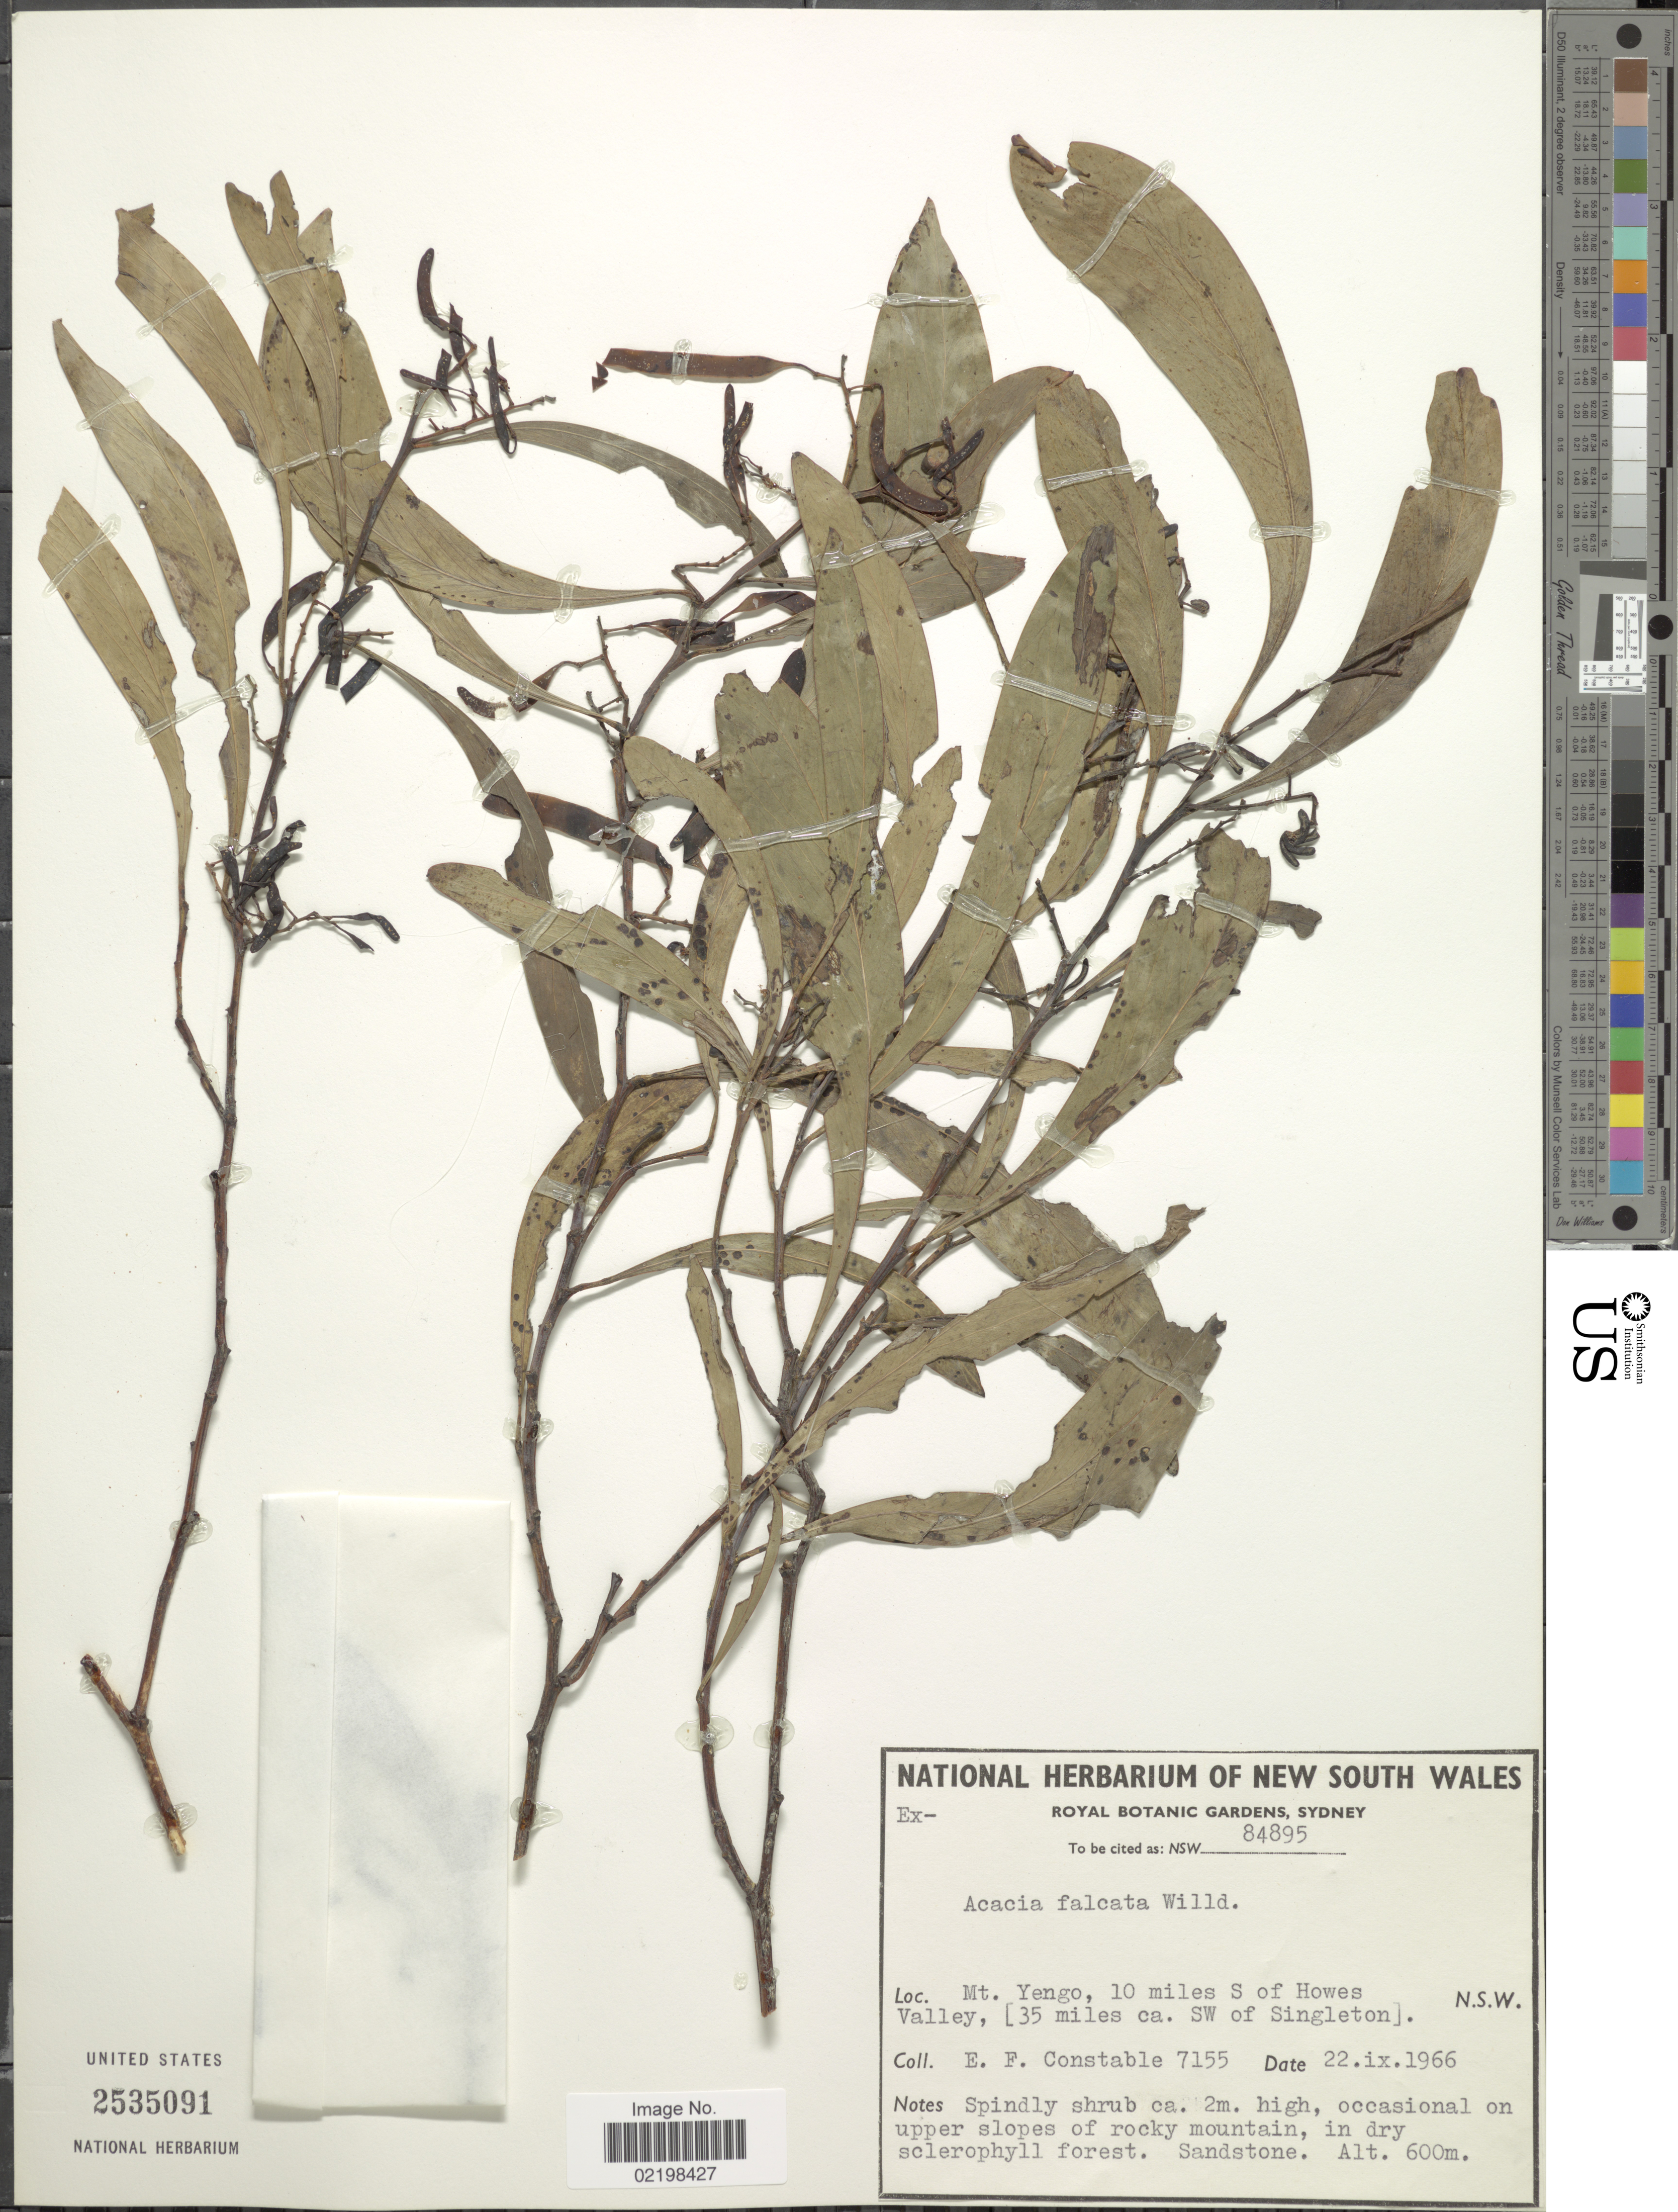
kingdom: Plantae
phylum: Tracheophyta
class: Magnoliopsida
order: Fabales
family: Fabaceae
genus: Acacia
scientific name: Acacia falcata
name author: Willd.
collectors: E. F. Constable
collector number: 7155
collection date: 1966-09-22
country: Australia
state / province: New South Wales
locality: Mt. Yengo, 10 miles S of Howes Valley , [ 35 miles ca. SW of Singleton] , N.S. W.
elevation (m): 600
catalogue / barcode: US 2535091